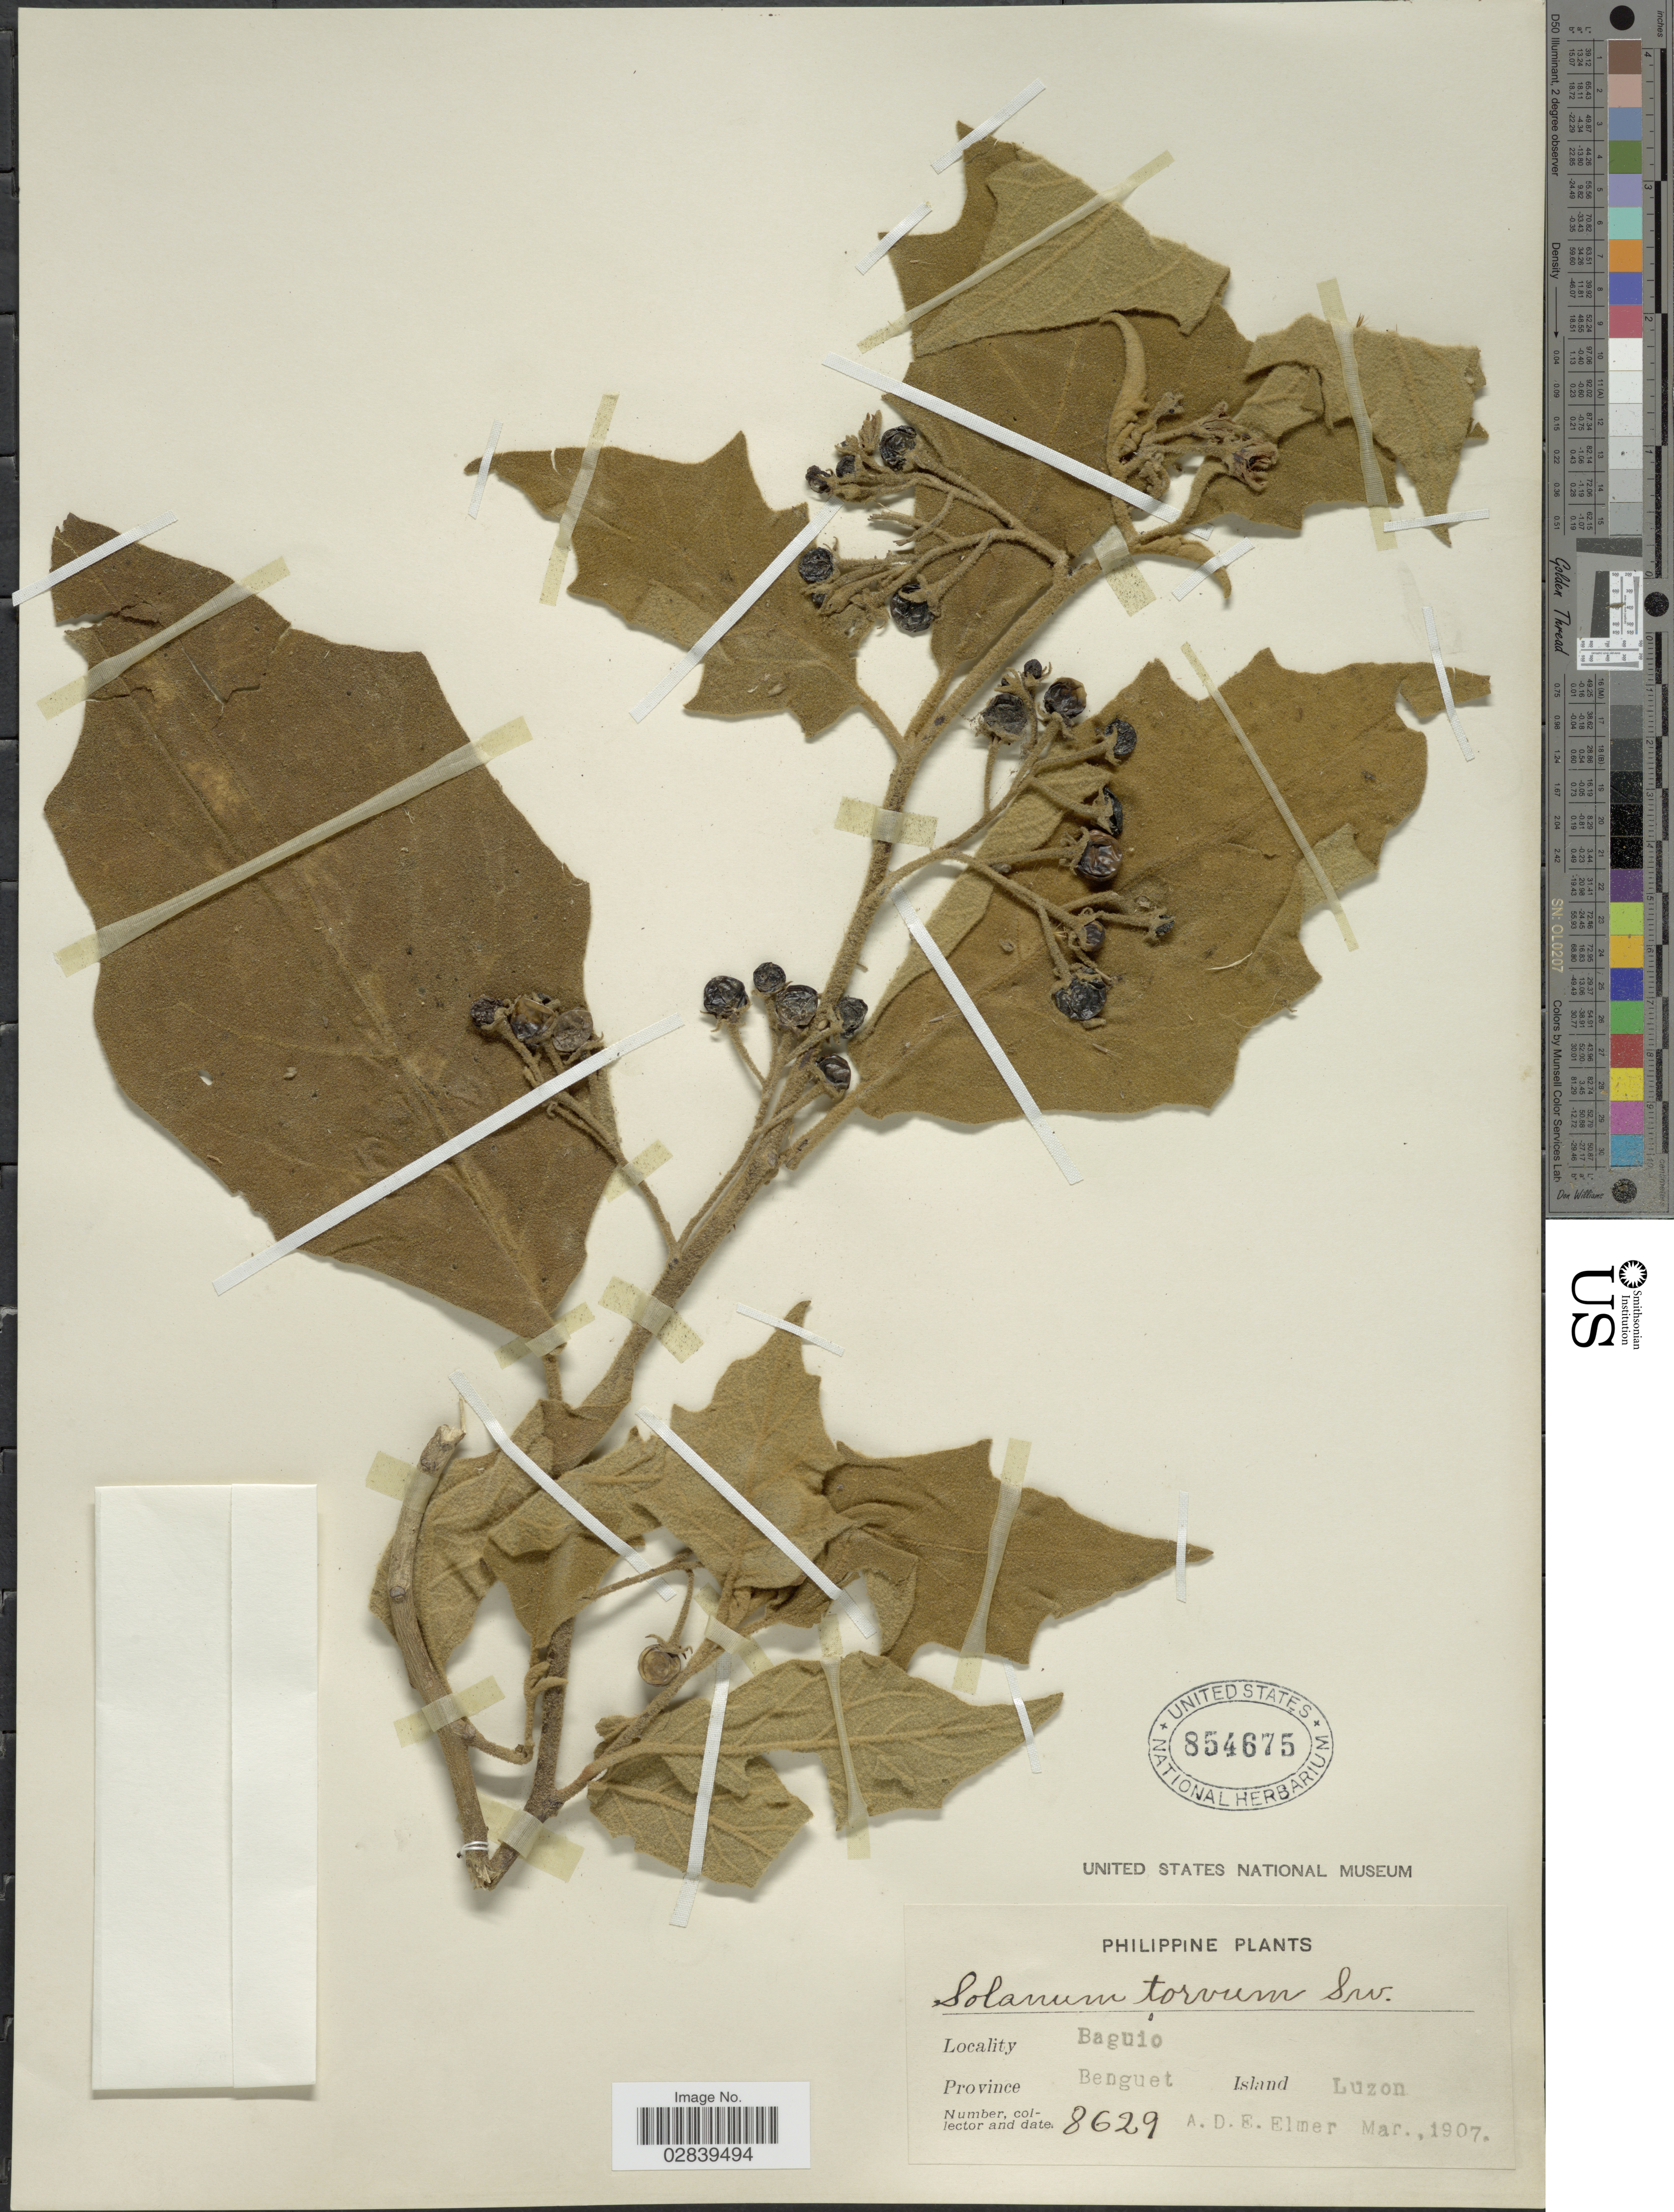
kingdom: Plantae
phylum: Tracheophyta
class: Magnoliopsida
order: Solanales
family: Solanaceae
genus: Solanum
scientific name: Solanum torvum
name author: Sw.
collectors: A. D. E. Elmer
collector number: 8629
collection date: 1907-03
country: Philippines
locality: Baguio, Province Benguet, Island Luzon.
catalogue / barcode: US 854675